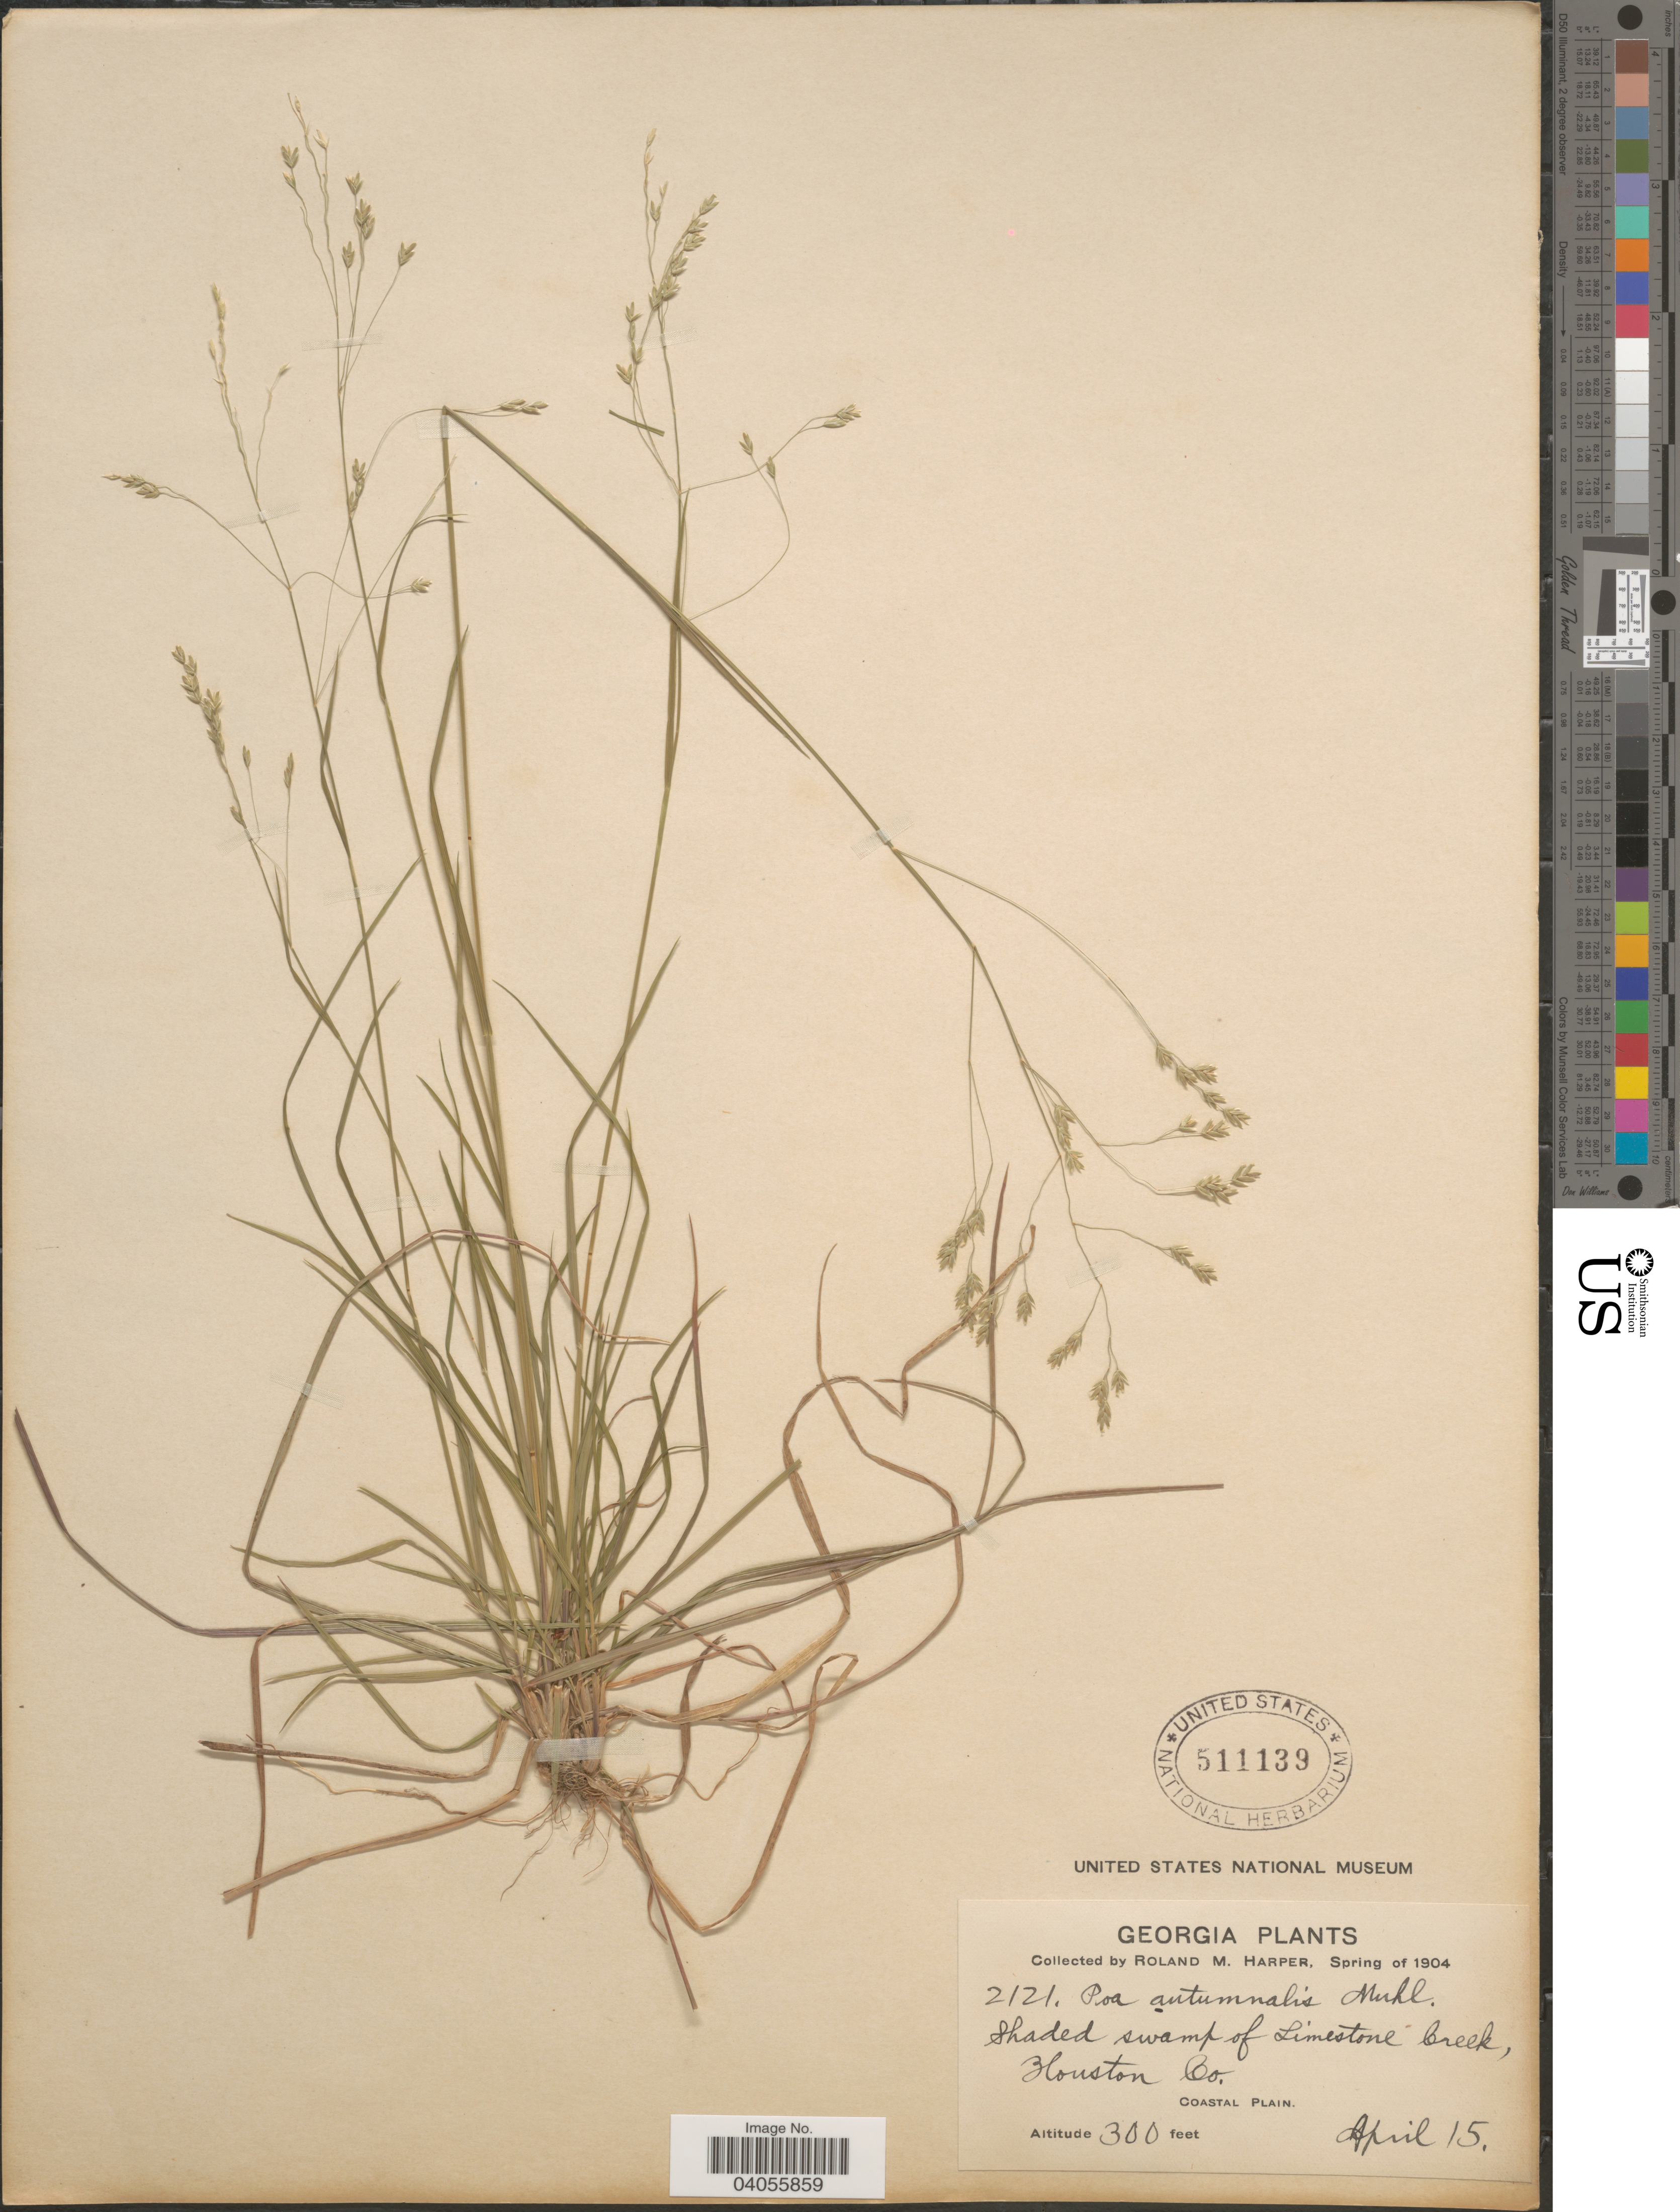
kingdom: Plantae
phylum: Tracheophyta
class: Liliopsida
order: Poales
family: Poaceae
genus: Poa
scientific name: Poa autumnalis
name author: Muhl. ex Elliott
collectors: R. M. Harper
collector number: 2121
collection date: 1904-04-15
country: United States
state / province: Georgia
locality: Shaded swamp of Limestone Creek, Houston Co. Coastal Plain.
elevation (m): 91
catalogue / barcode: US 511139